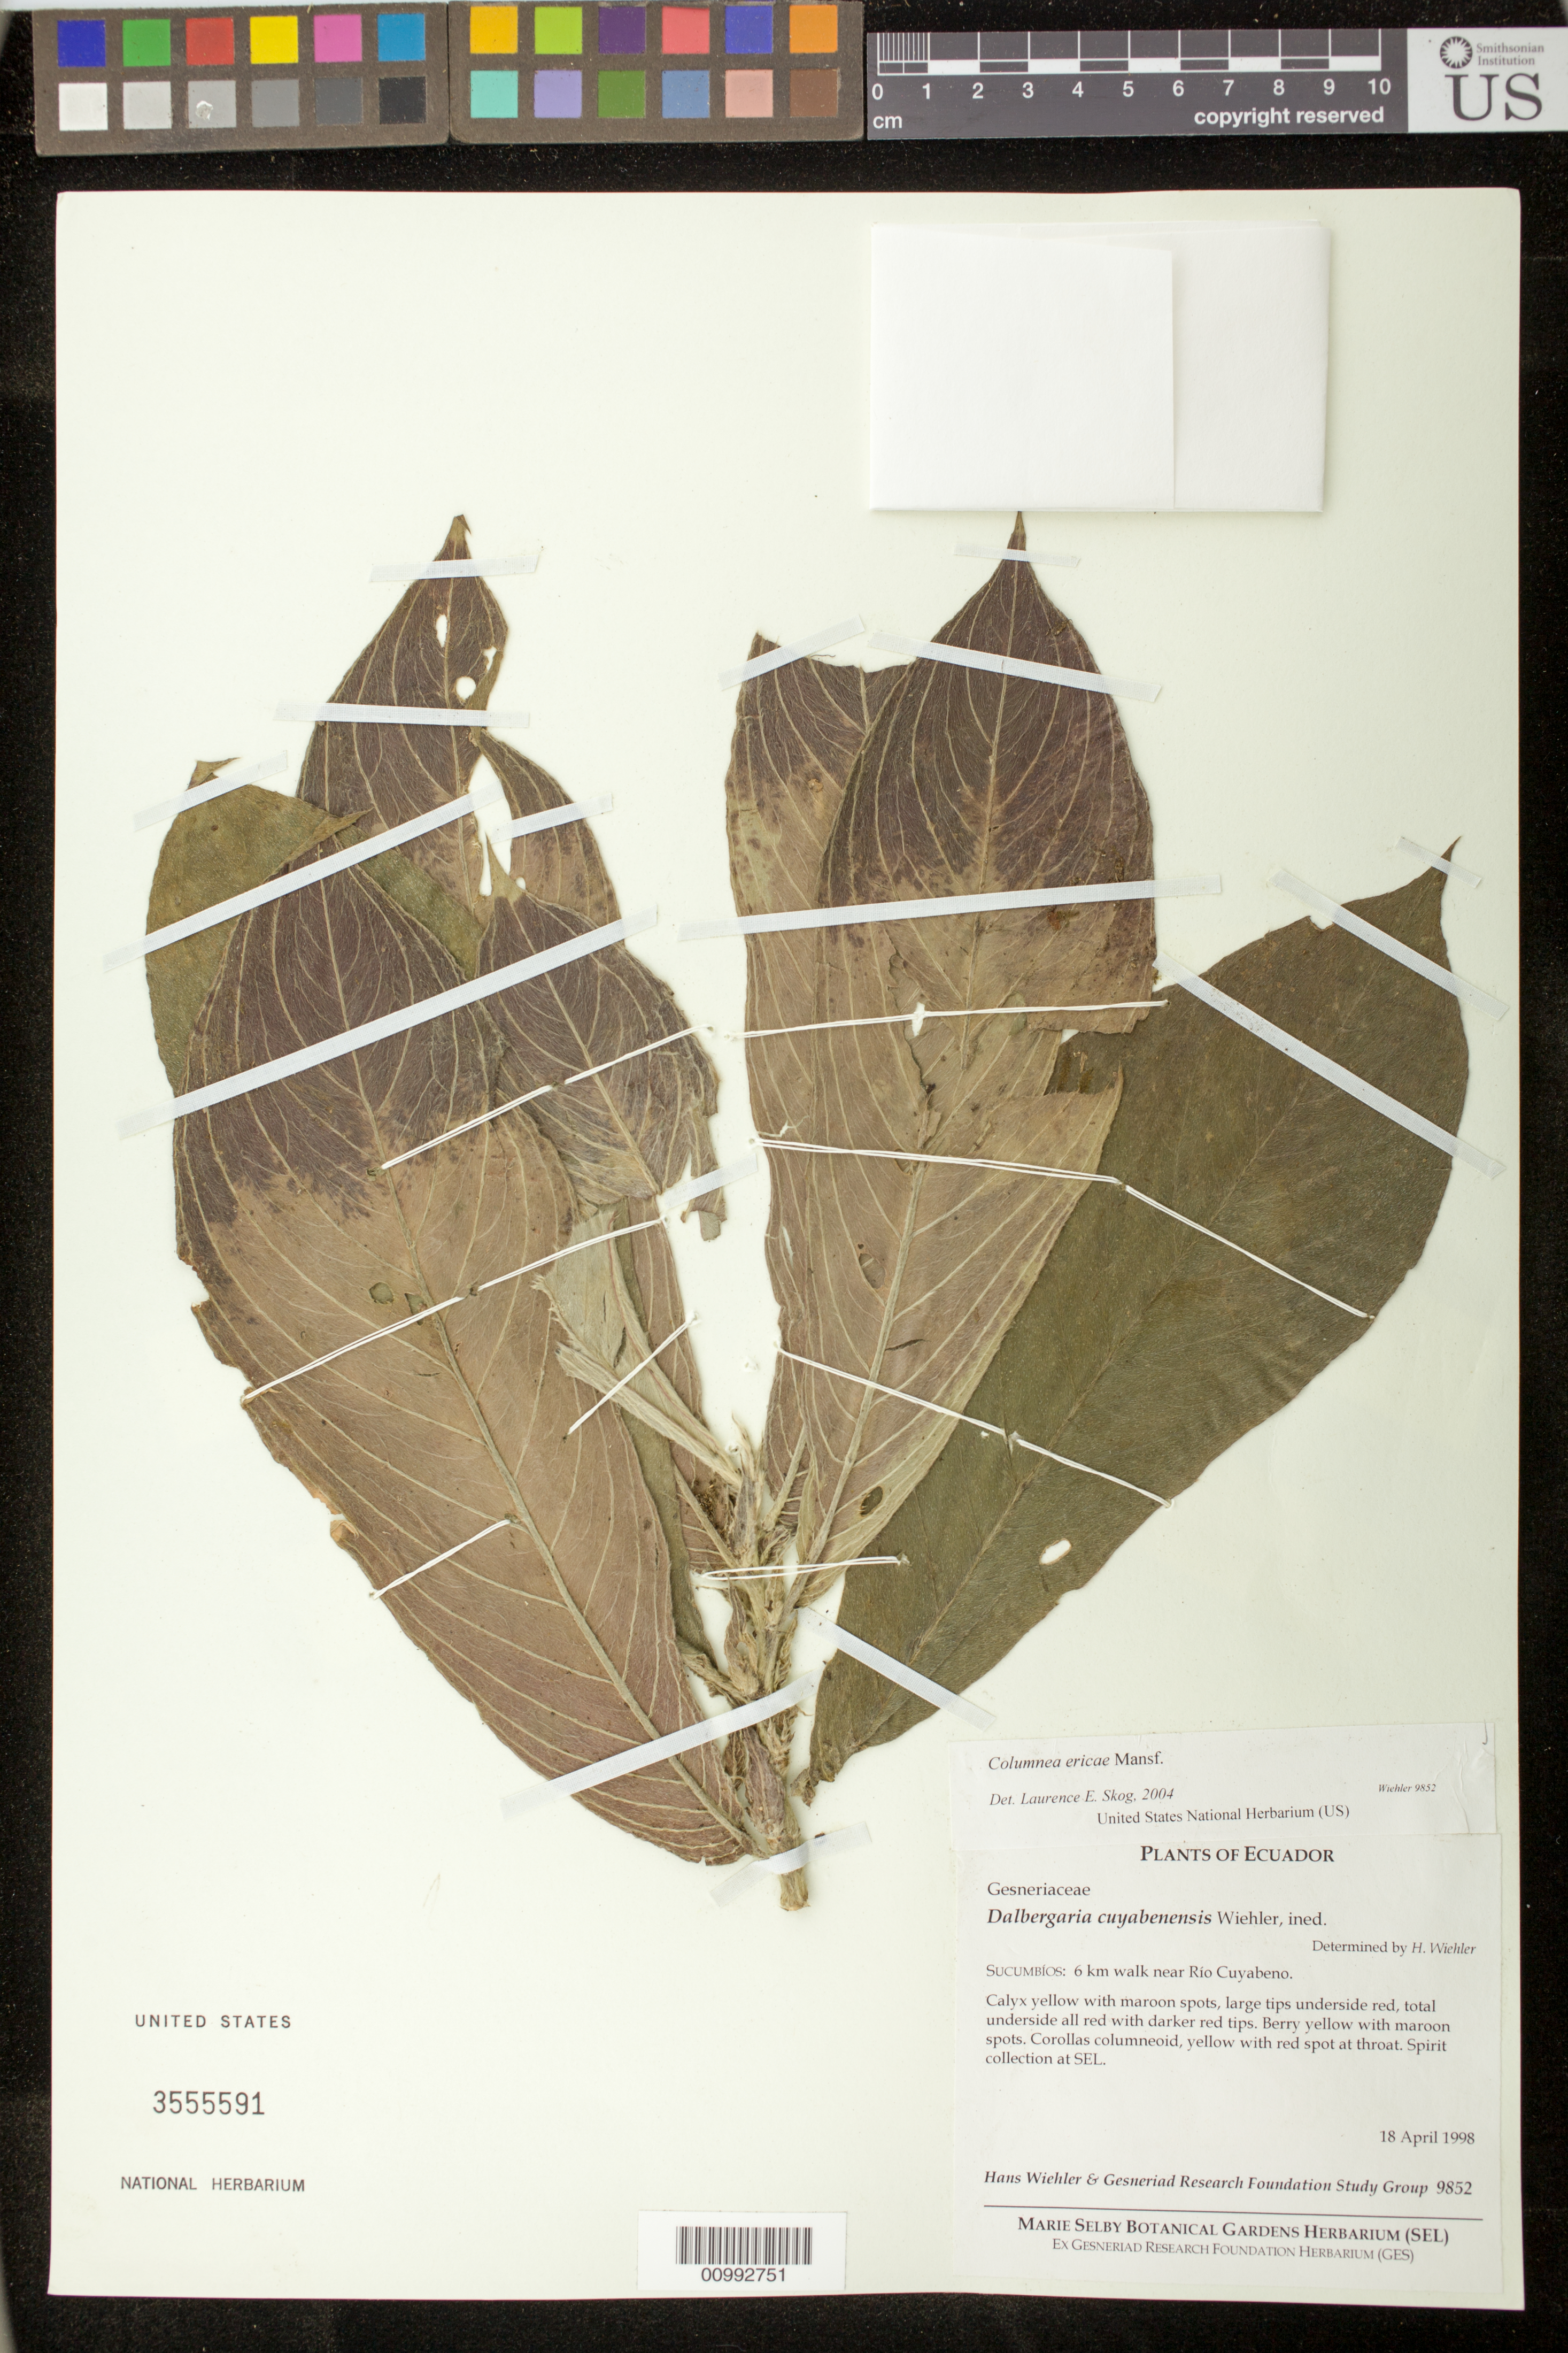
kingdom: Plantae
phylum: Tracheophyta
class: Magnoliopsida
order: Lamiales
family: Gesneriaceae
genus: Columnea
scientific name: Columnea ericae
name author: Mansf.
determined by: Skog, Laurence E.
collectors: H. J. Wiehler & GRF Study Group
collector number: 9852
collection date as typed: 18 Apr 1998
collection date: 1998-04-18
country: Ecuador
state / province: Sucumbíos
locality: Sucumbíos: 6 km walk near Rio Cuyabeno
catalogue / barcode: US 3555591